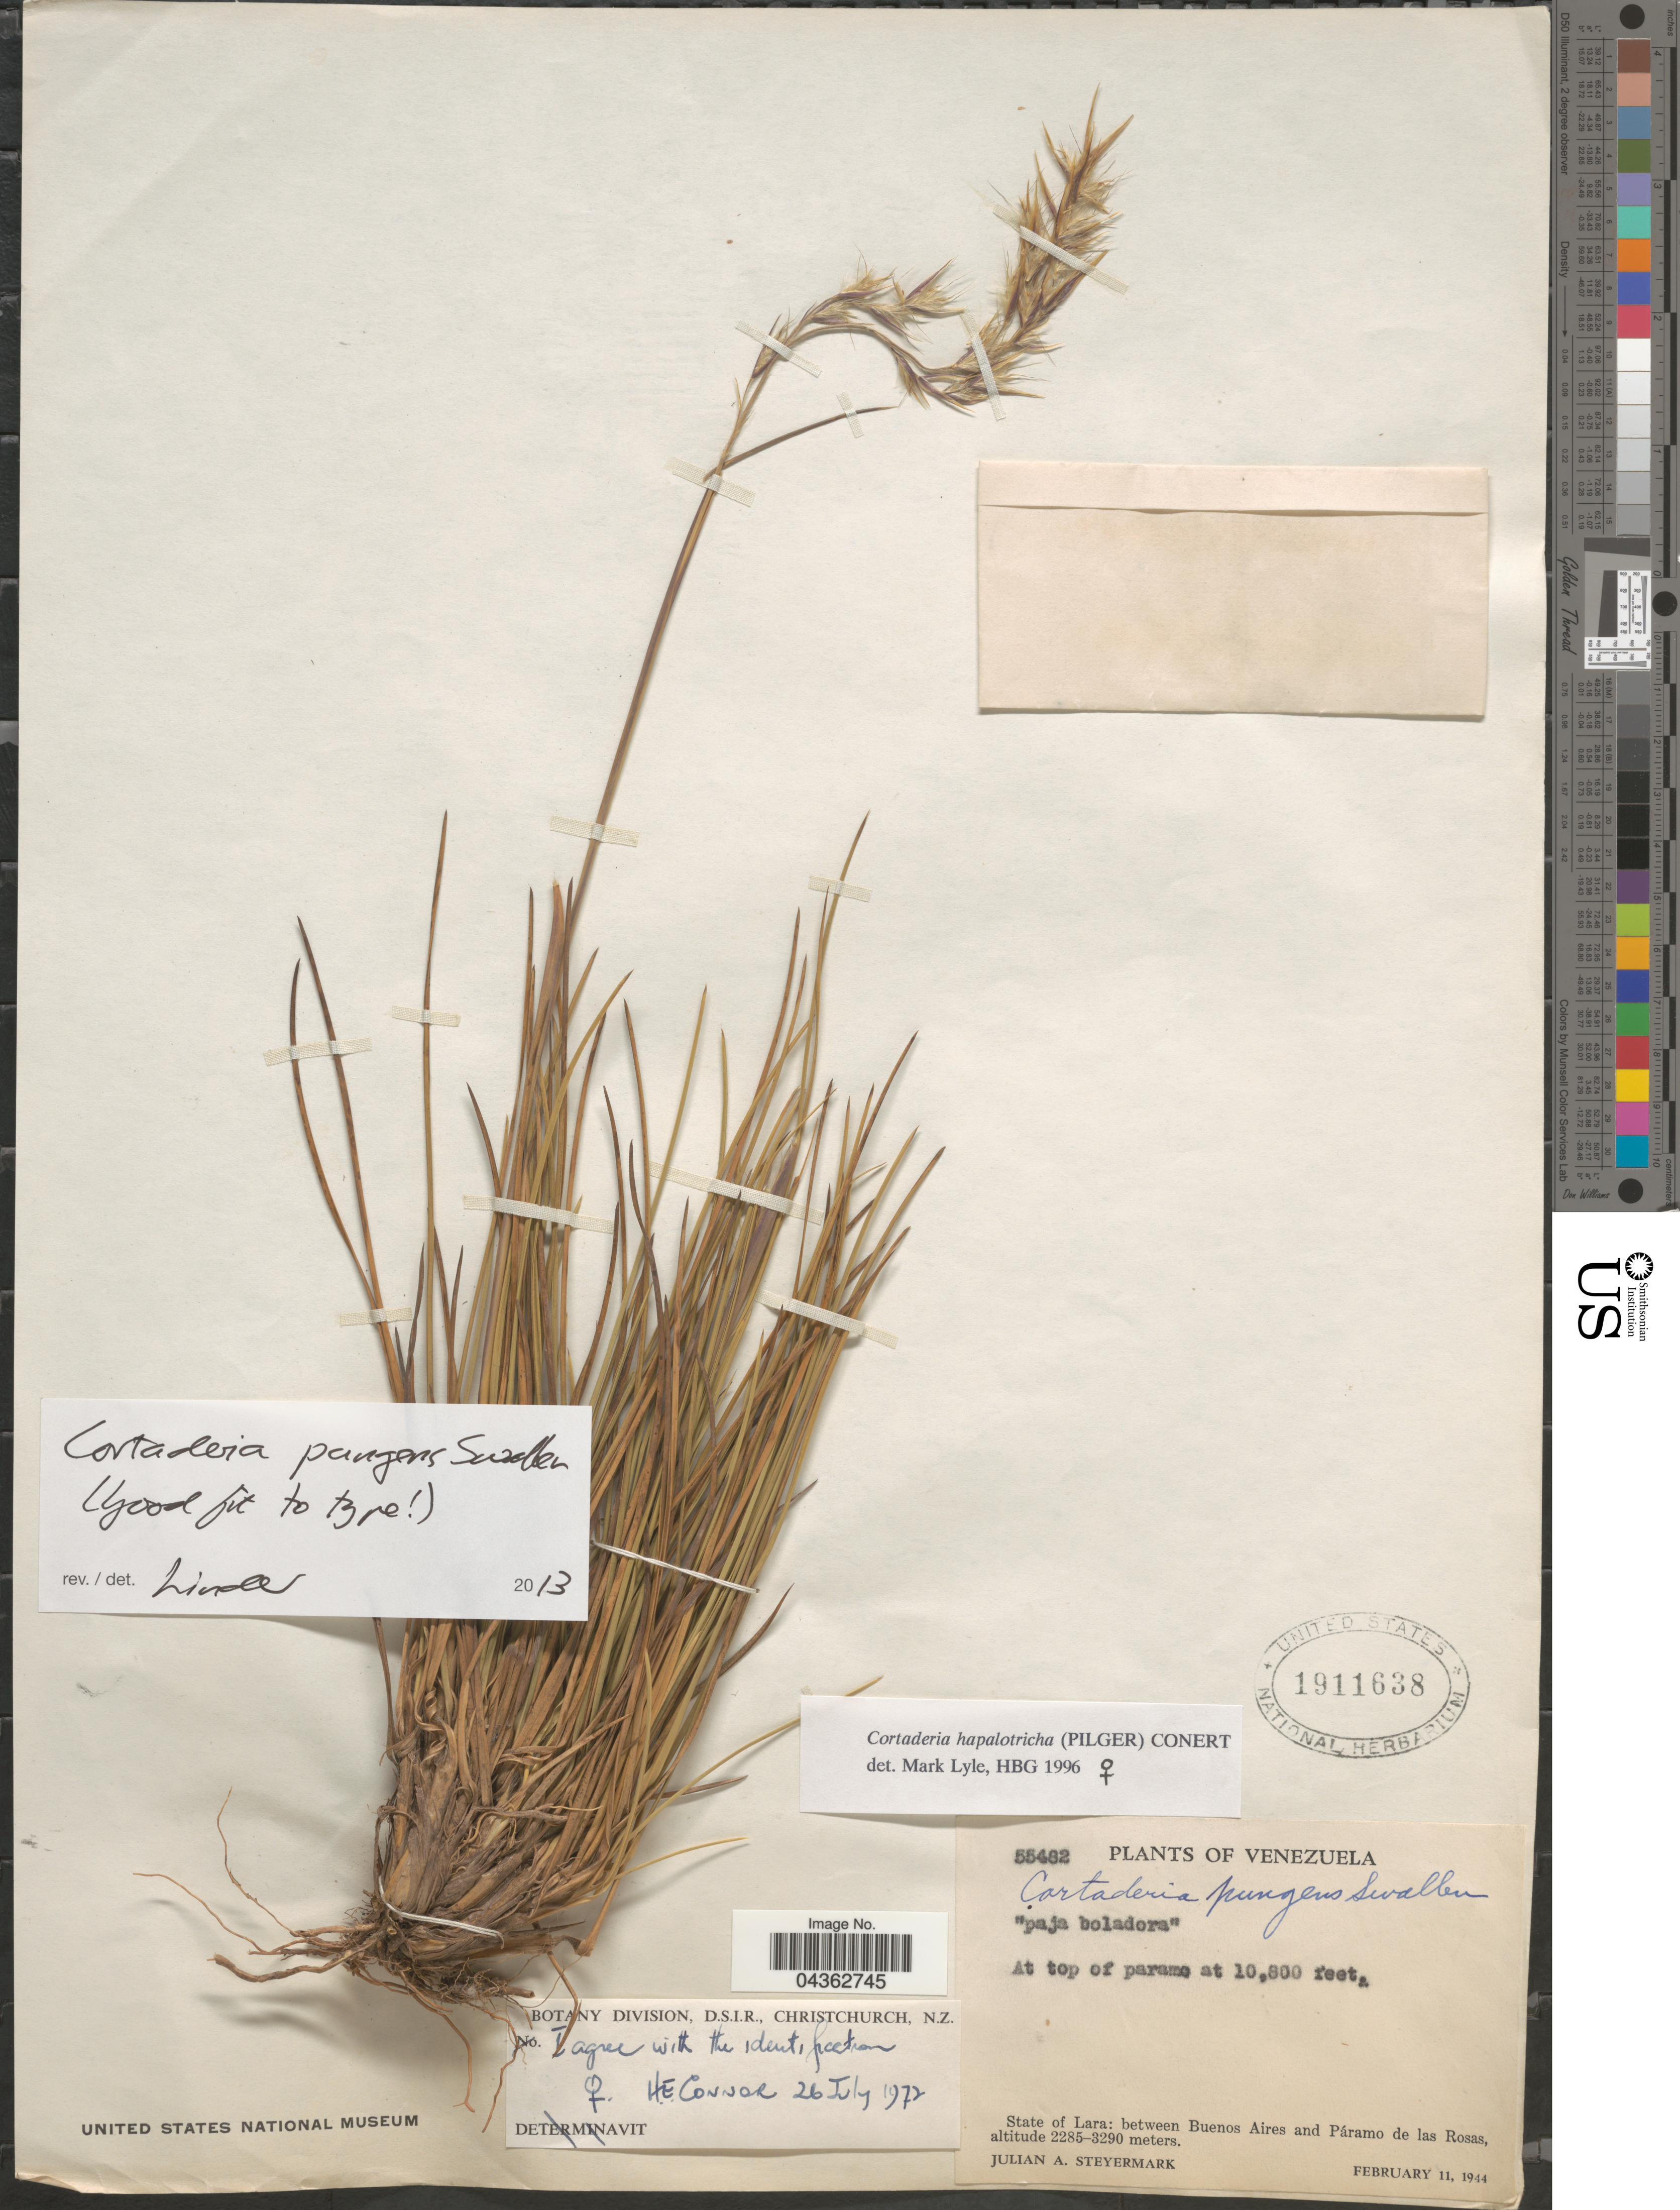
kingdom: Plantae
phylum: Tracheophyta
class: Liliopsida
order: Poales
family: Poaceae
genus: Cortaderia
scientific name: Cortaderia pungens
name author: Swallen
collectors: J. Steyermark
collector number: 55482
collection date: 1944-02-11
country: Venezuela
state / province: Lara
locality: At top of paramo. Between Buenos Aires and Páramo de las Rosas.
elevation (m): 3292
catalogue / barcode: US 1911638